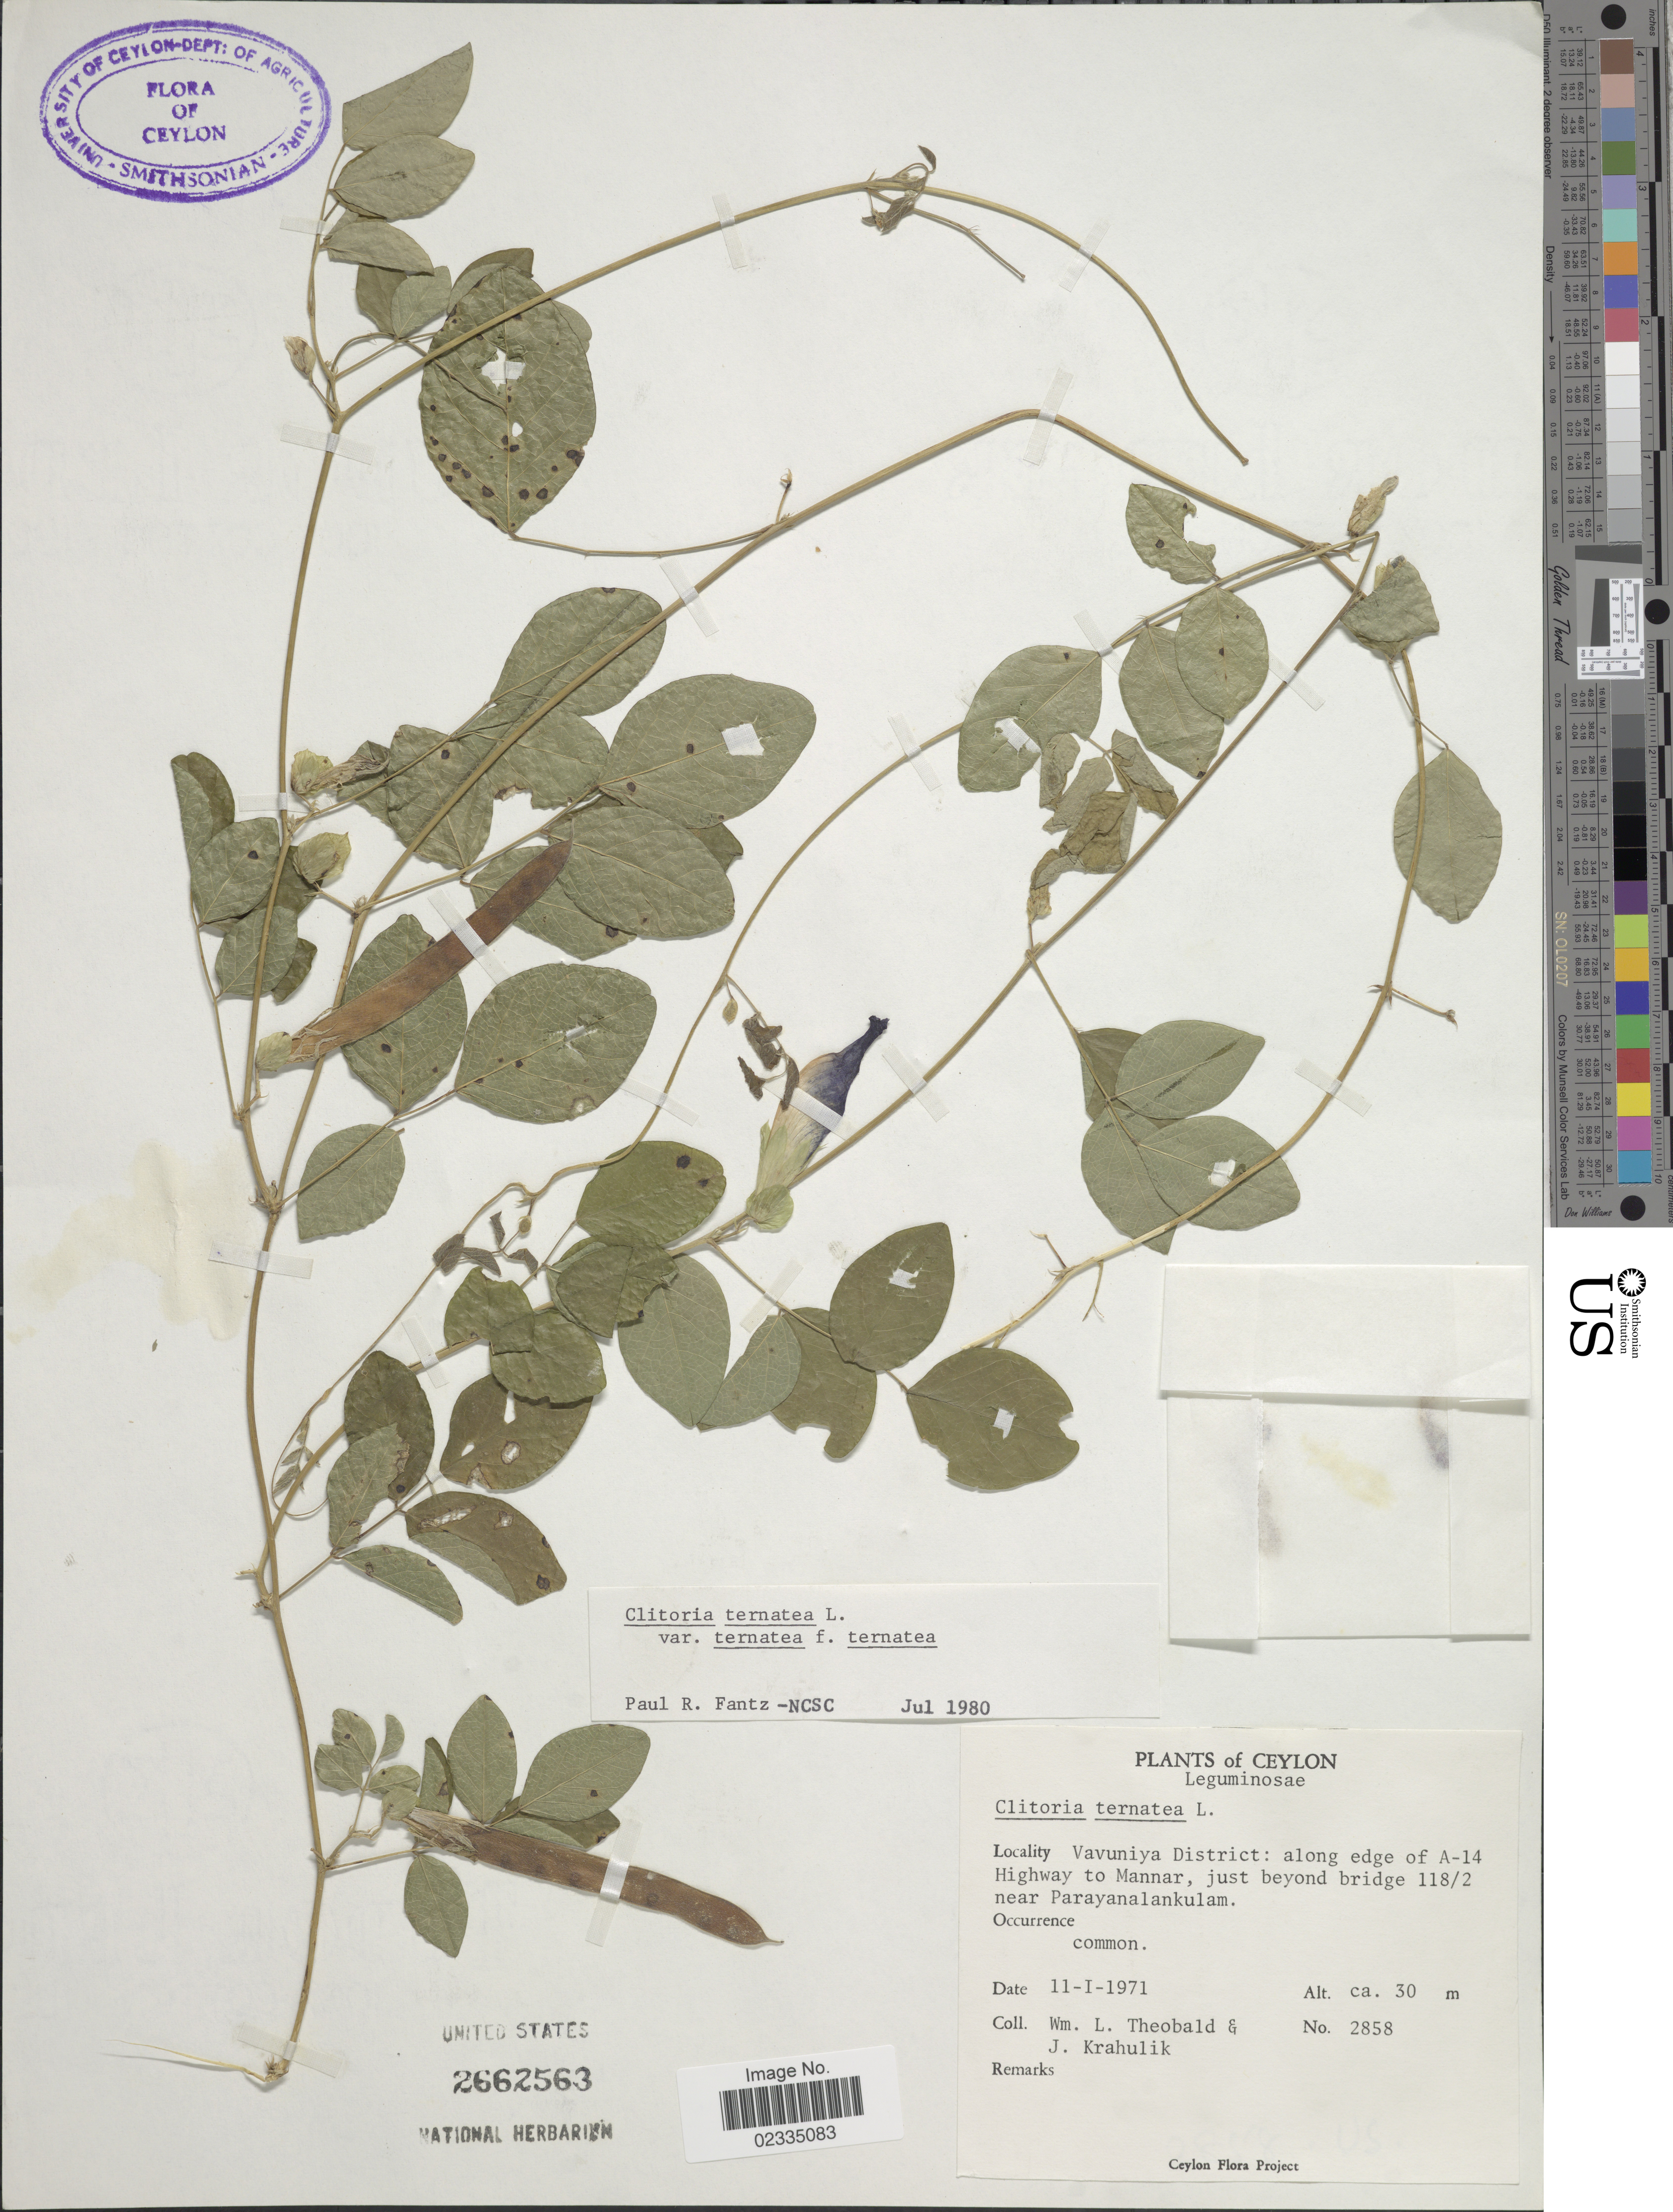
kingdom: Plantae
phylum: Tracheophyta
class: Magnoliopsida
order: Fabales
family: Fabaceae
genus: Clitoria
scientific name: Clitoria ternatea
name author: L.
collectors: W. L. Theobald & J. Krahulik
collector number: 2858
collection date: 1971-01-11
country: Sri Lanka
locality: Ceylon, Vavuniya District: along edge of A-14 Highway to Mannar, just beyond bridge 118/2 near Parayanalankulam.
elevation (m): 30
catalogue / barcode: US 2662563